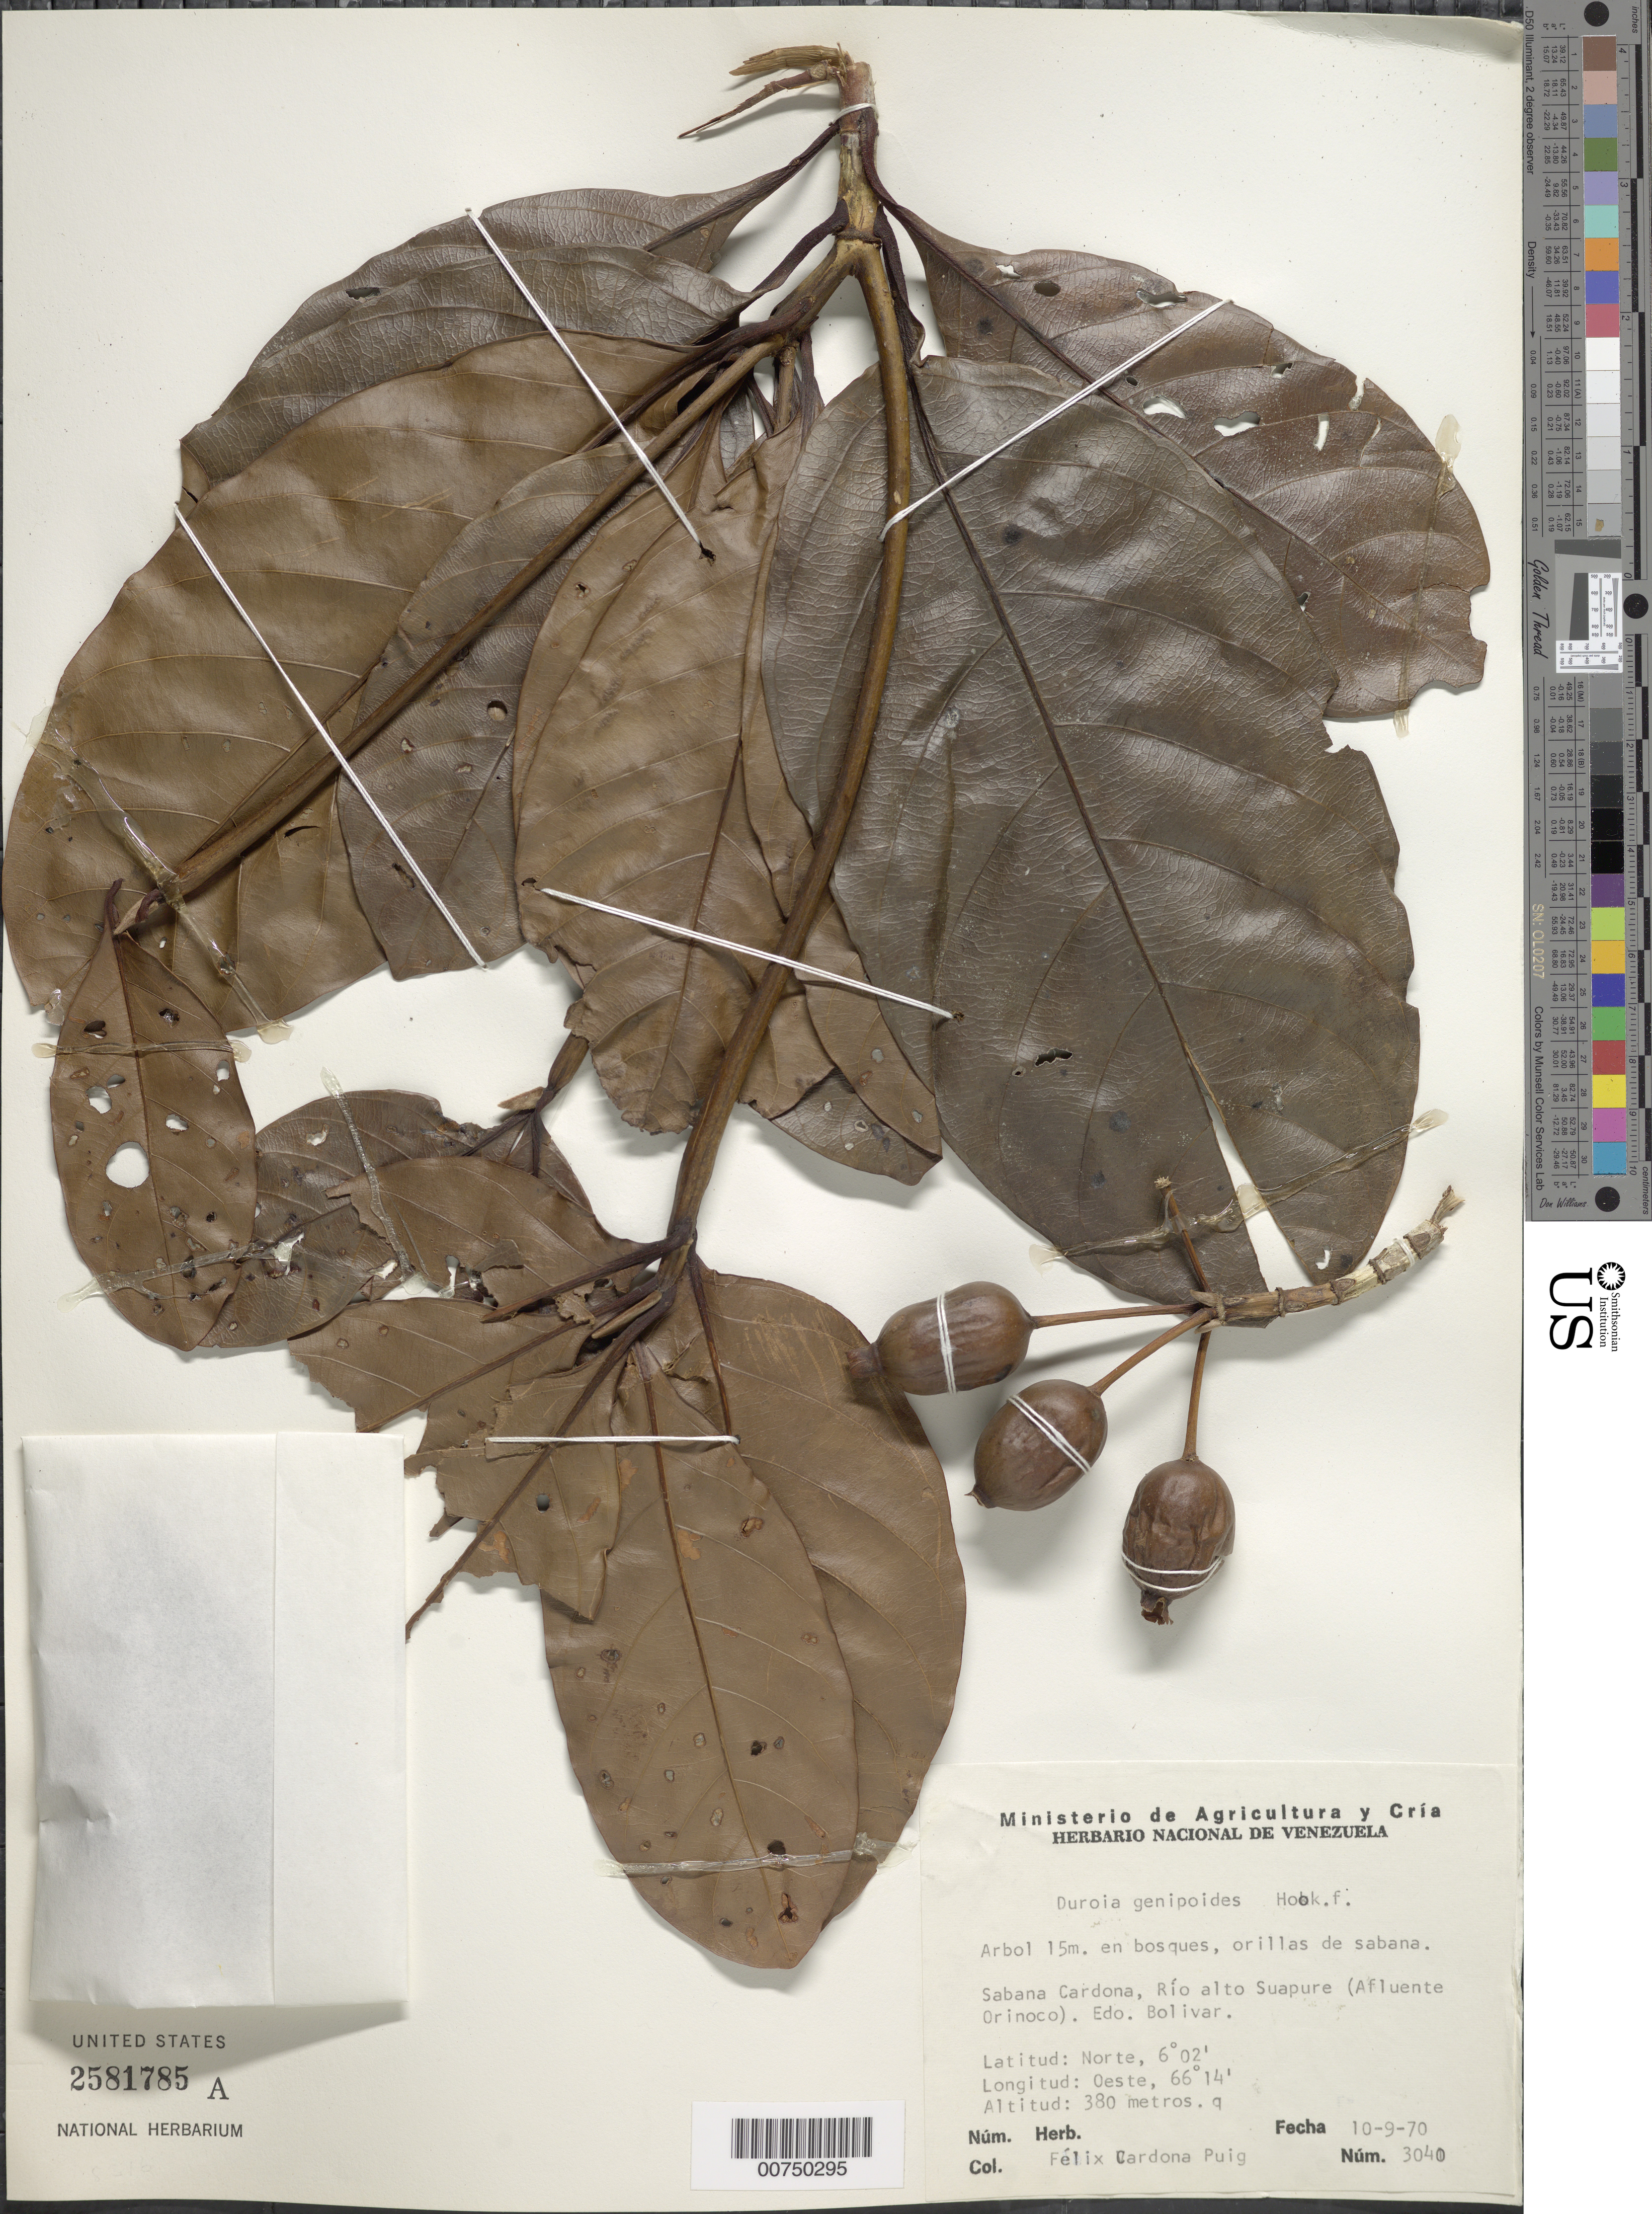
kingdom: Plantae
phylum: Tracheophyta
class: Magnoliopsida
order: Gentianales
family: Rubiaceae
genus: Duroia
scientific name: Duroia genipoides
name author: Hook. f. ex K. Schum.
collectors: F. Cardona Puig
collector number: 3040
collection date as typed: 10-Sep-70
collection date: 1970-09-10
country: Venezuela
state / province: Bolívar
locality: Sabana Cardona, río alto Suapure (affluent Orinoco)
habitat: Edge of savanna, forest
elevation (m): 380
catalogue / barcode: US 2581785A